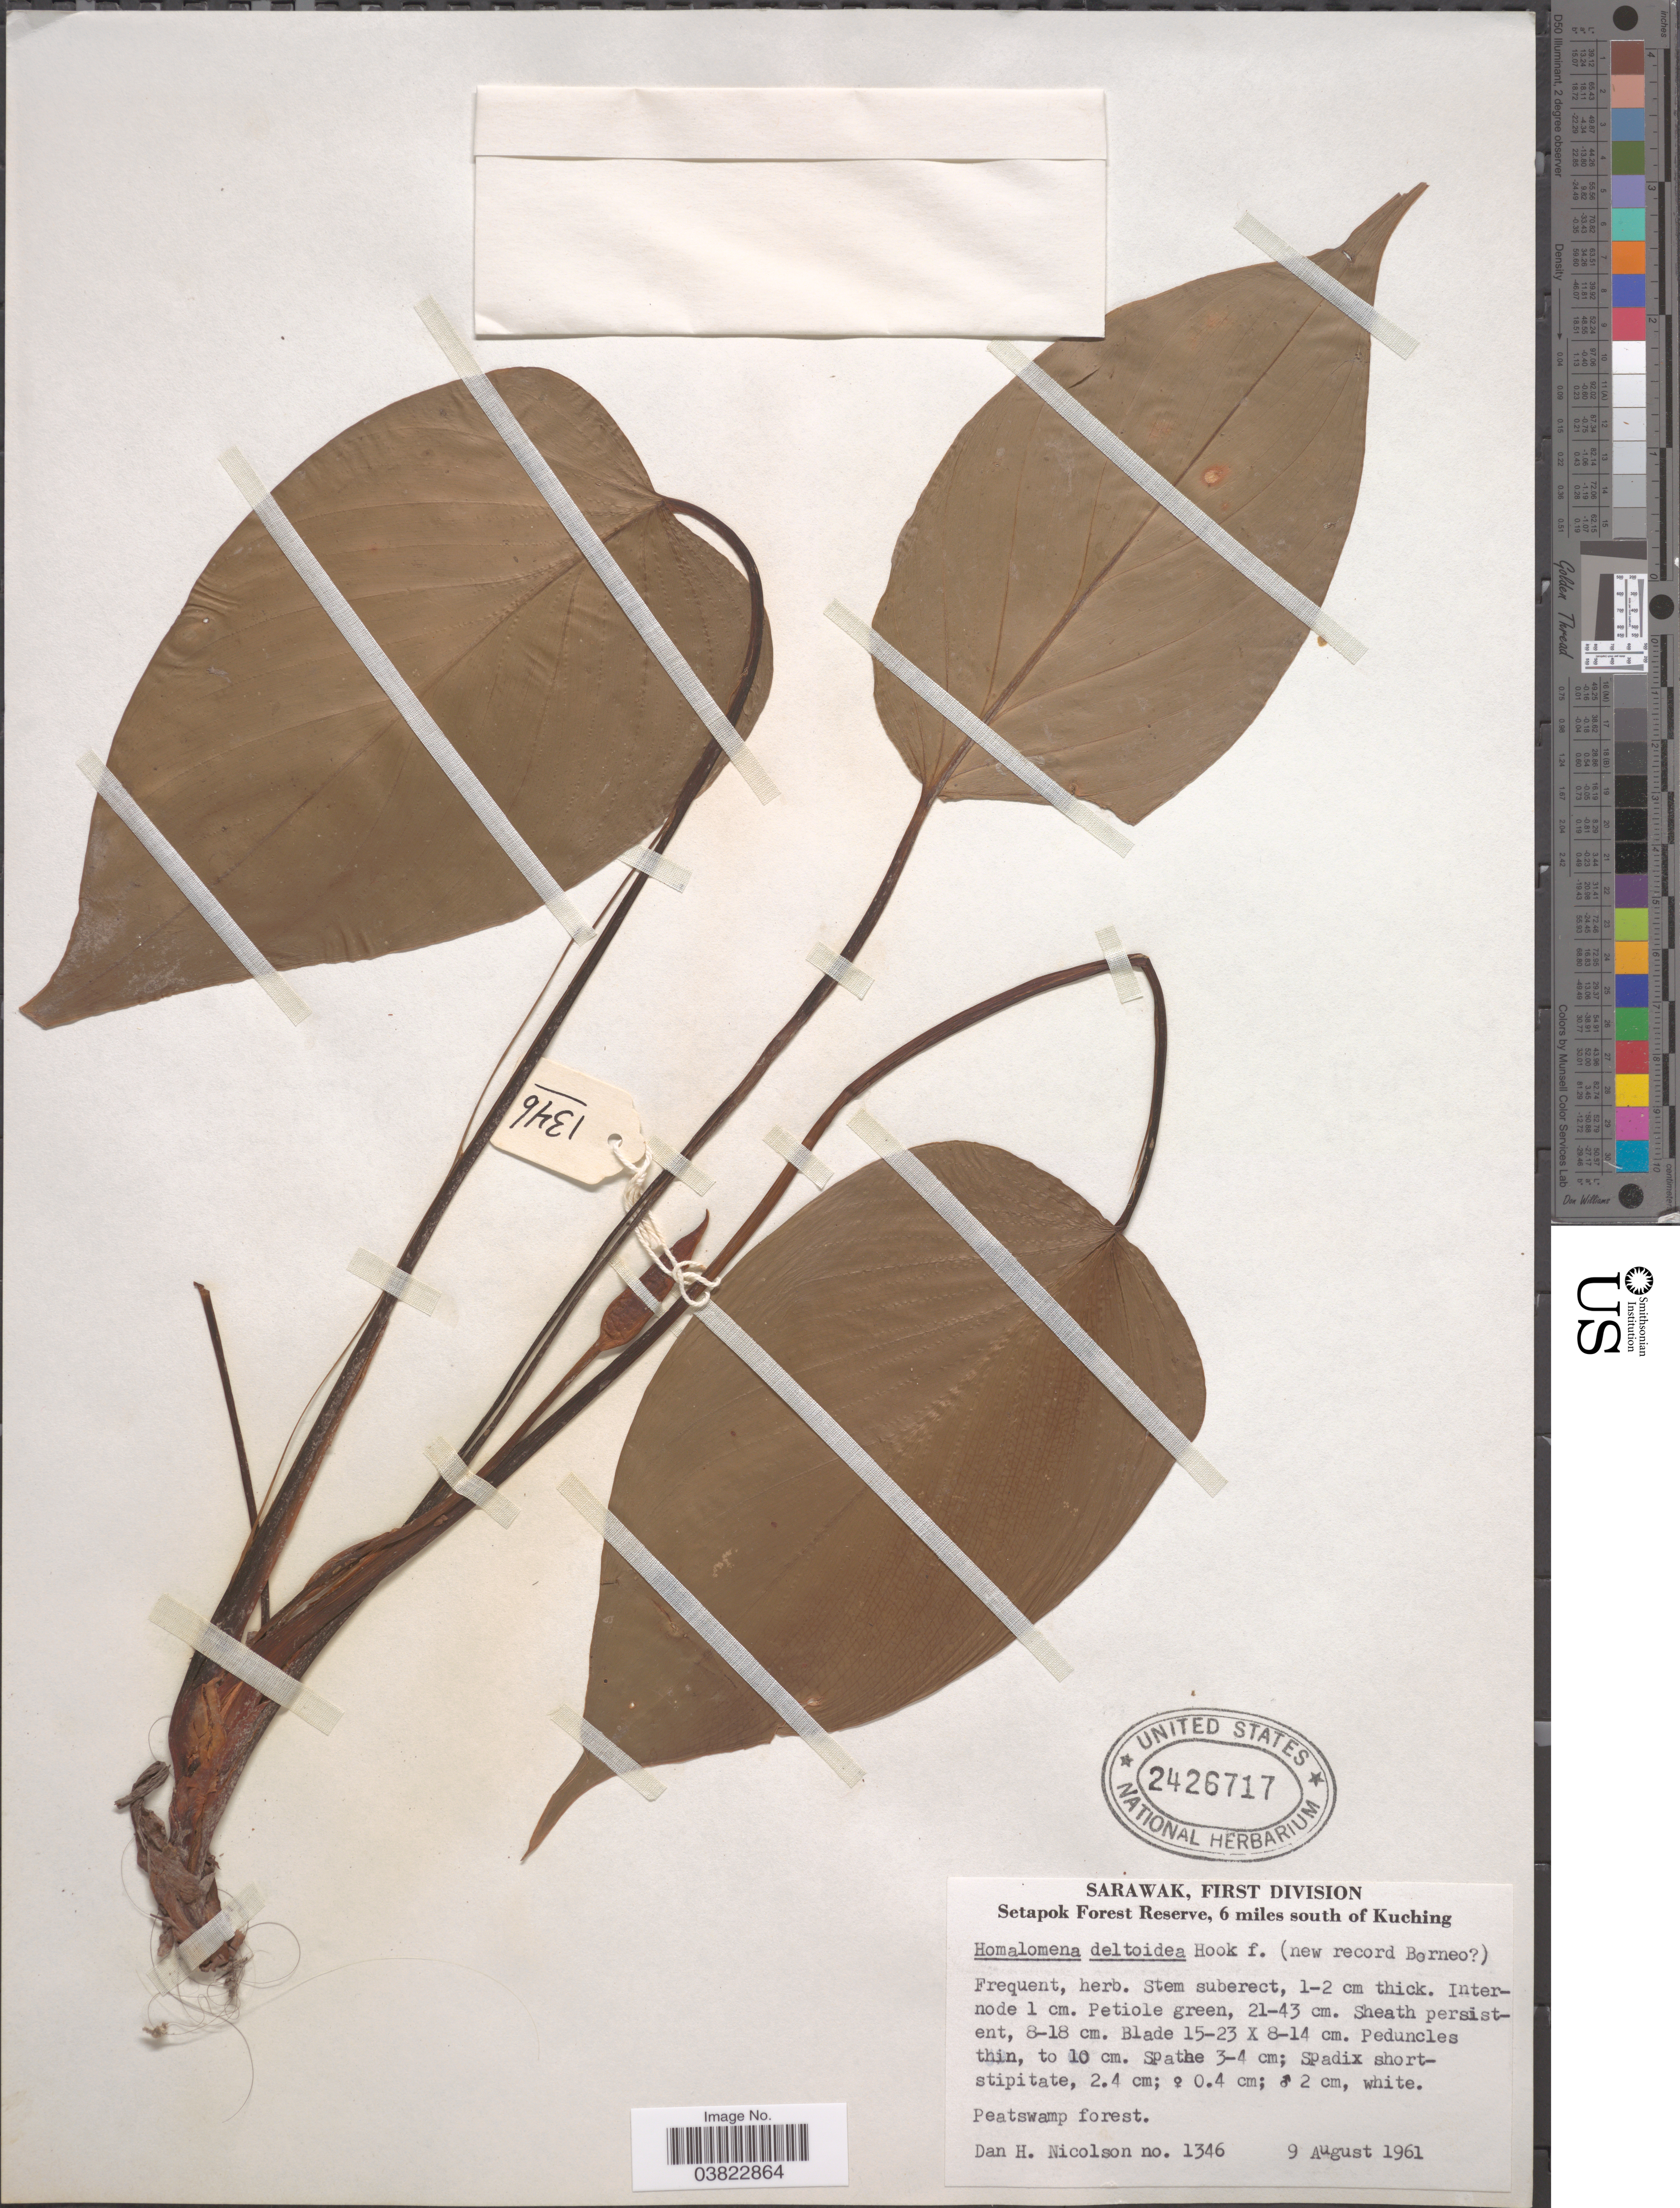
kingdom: Plantae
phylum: Tracheophyta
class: Liliopsida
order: Alismatales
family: Araceae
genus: Homalomena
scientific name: Homalomena deltoidea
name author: Hook. f.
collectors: D. H. Nicolson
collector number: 1346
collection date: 1961-08-09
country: Malaysia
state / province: Sarawak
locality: First Division. Setapok Forest Reserve, 6 miles south of Kuching.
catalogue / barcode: US 2426717